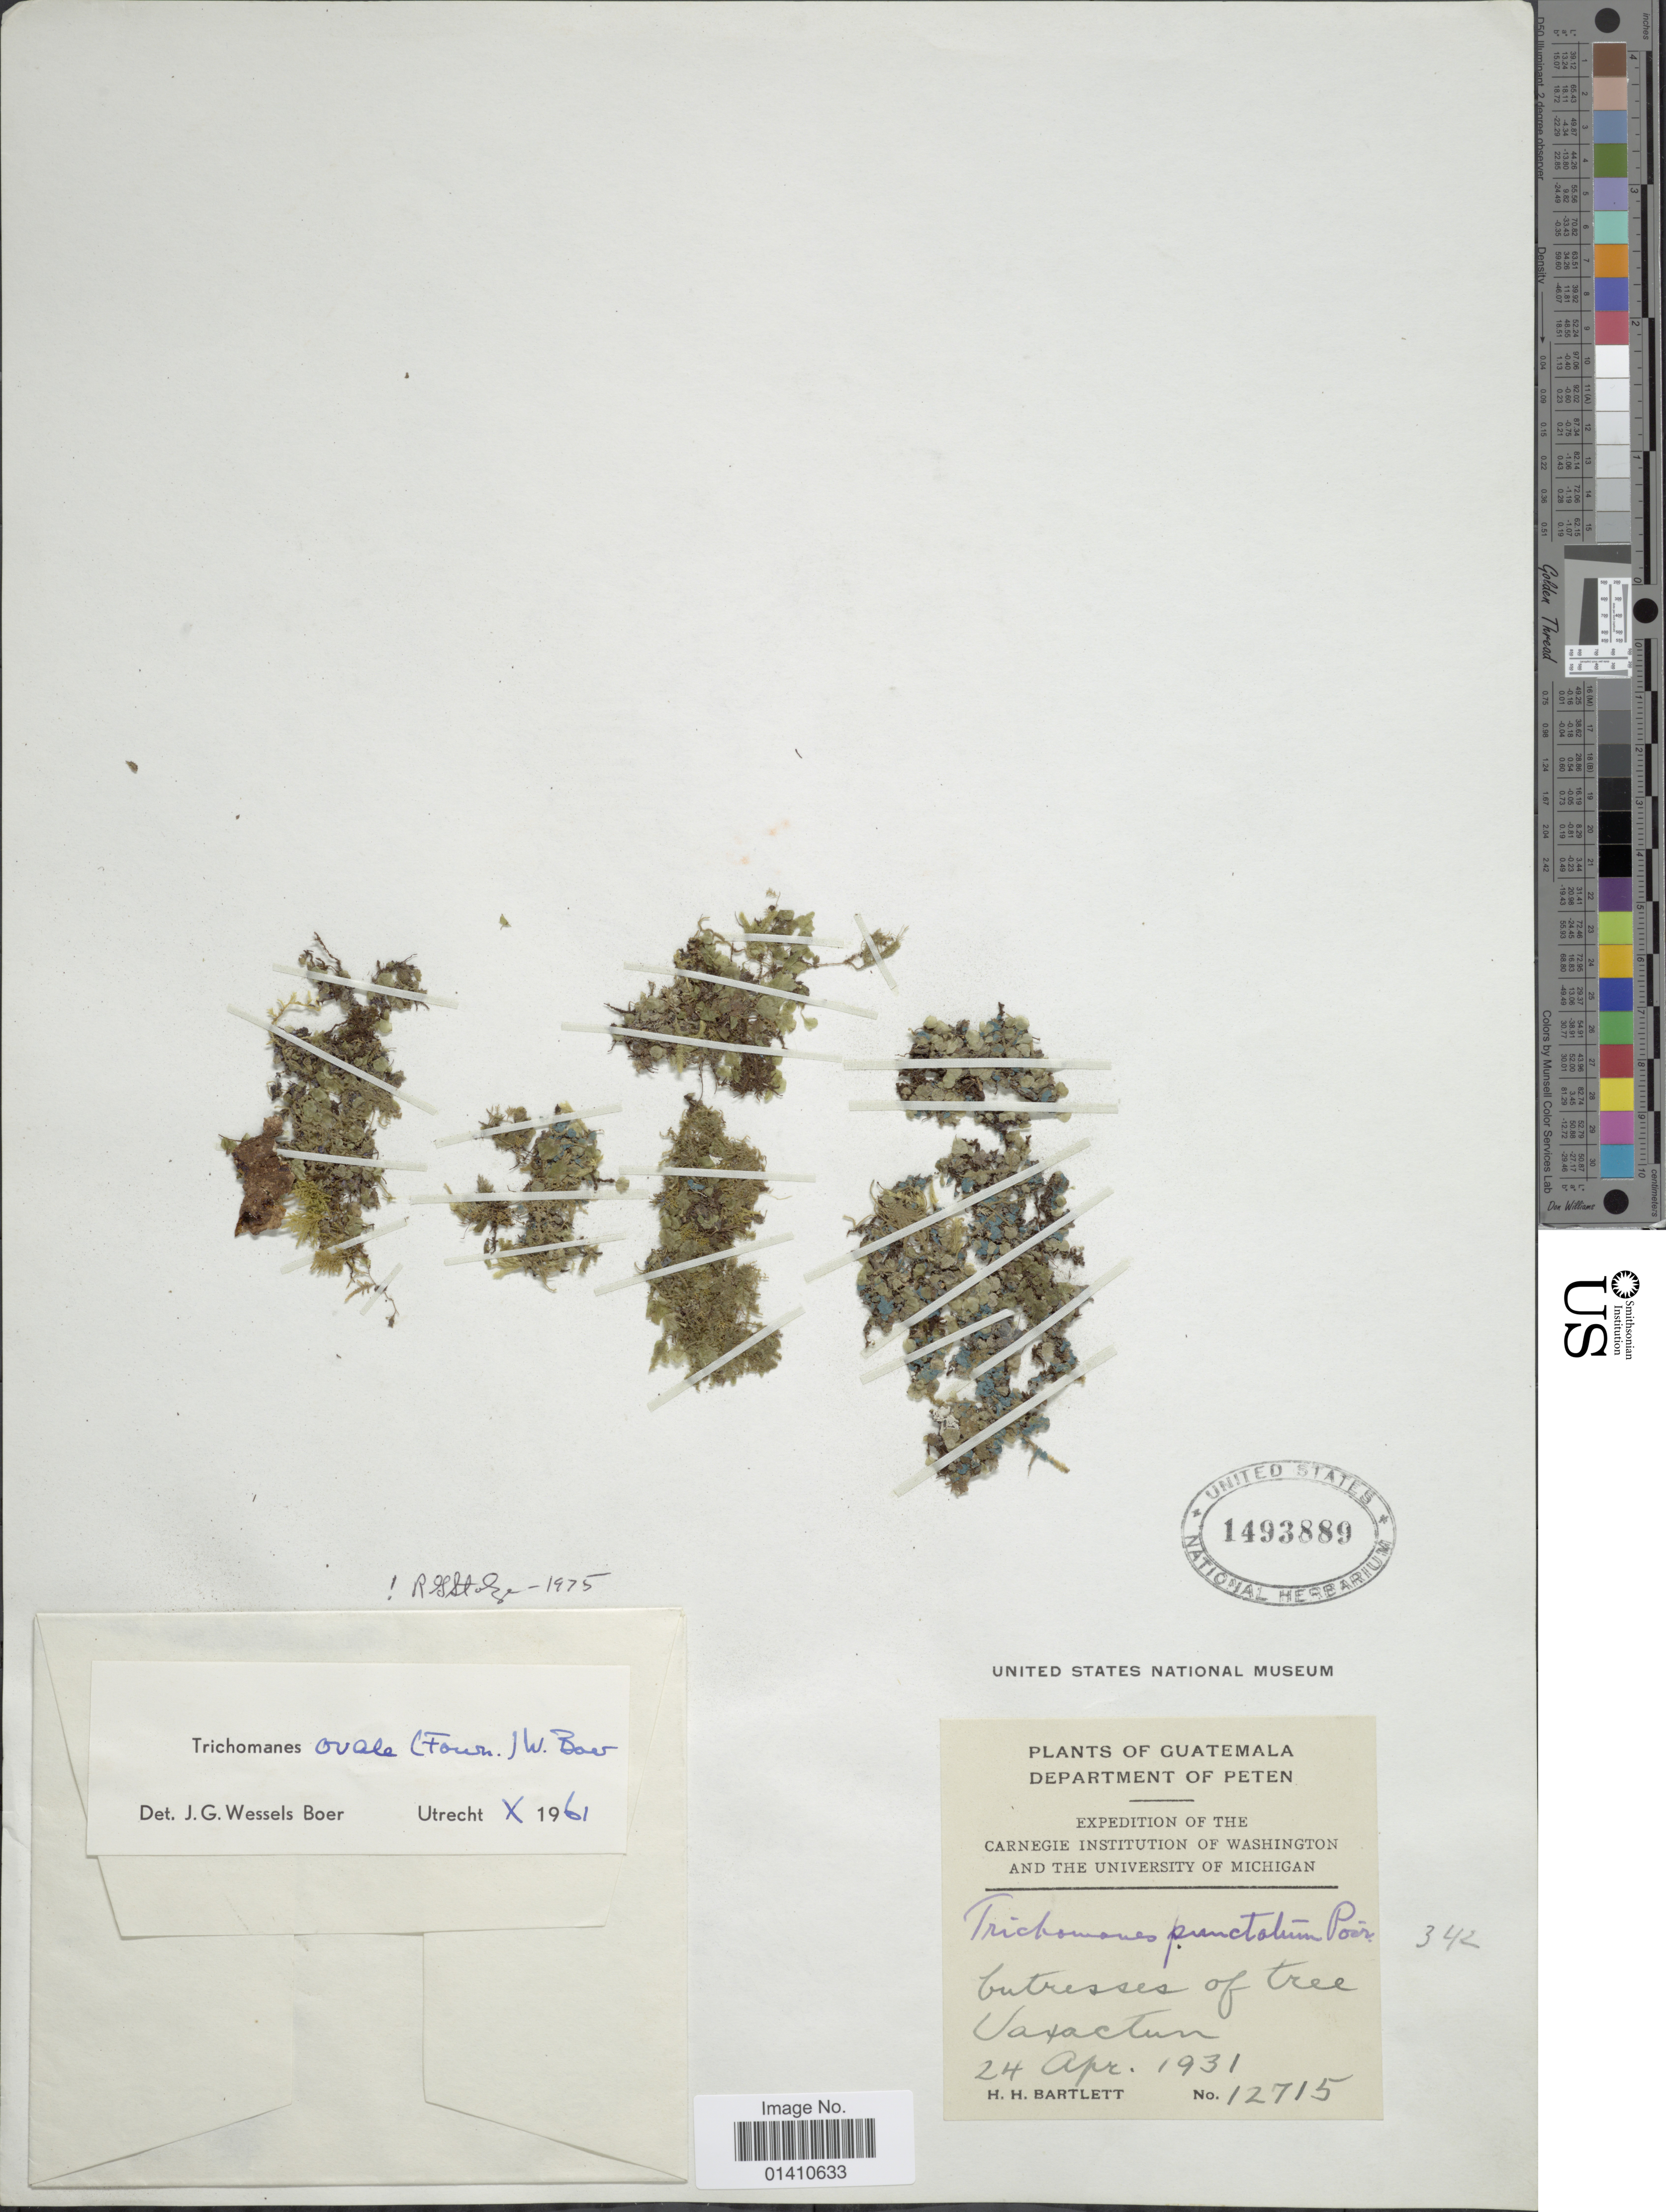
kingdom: Plantae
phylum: Tracheophyta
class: Polypodiopsida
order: Hymenophyllales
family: Hymenophyllaceae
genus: Didymoglossum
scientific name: Didymoglossum ovale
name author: E. Fourn.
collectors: H. H. Bartlett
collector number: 12715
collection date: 1931-04-24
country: Guatemala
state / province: El Petén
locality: Department of Peten. Butress of tree, Uaxactun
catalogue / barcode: US 1493889